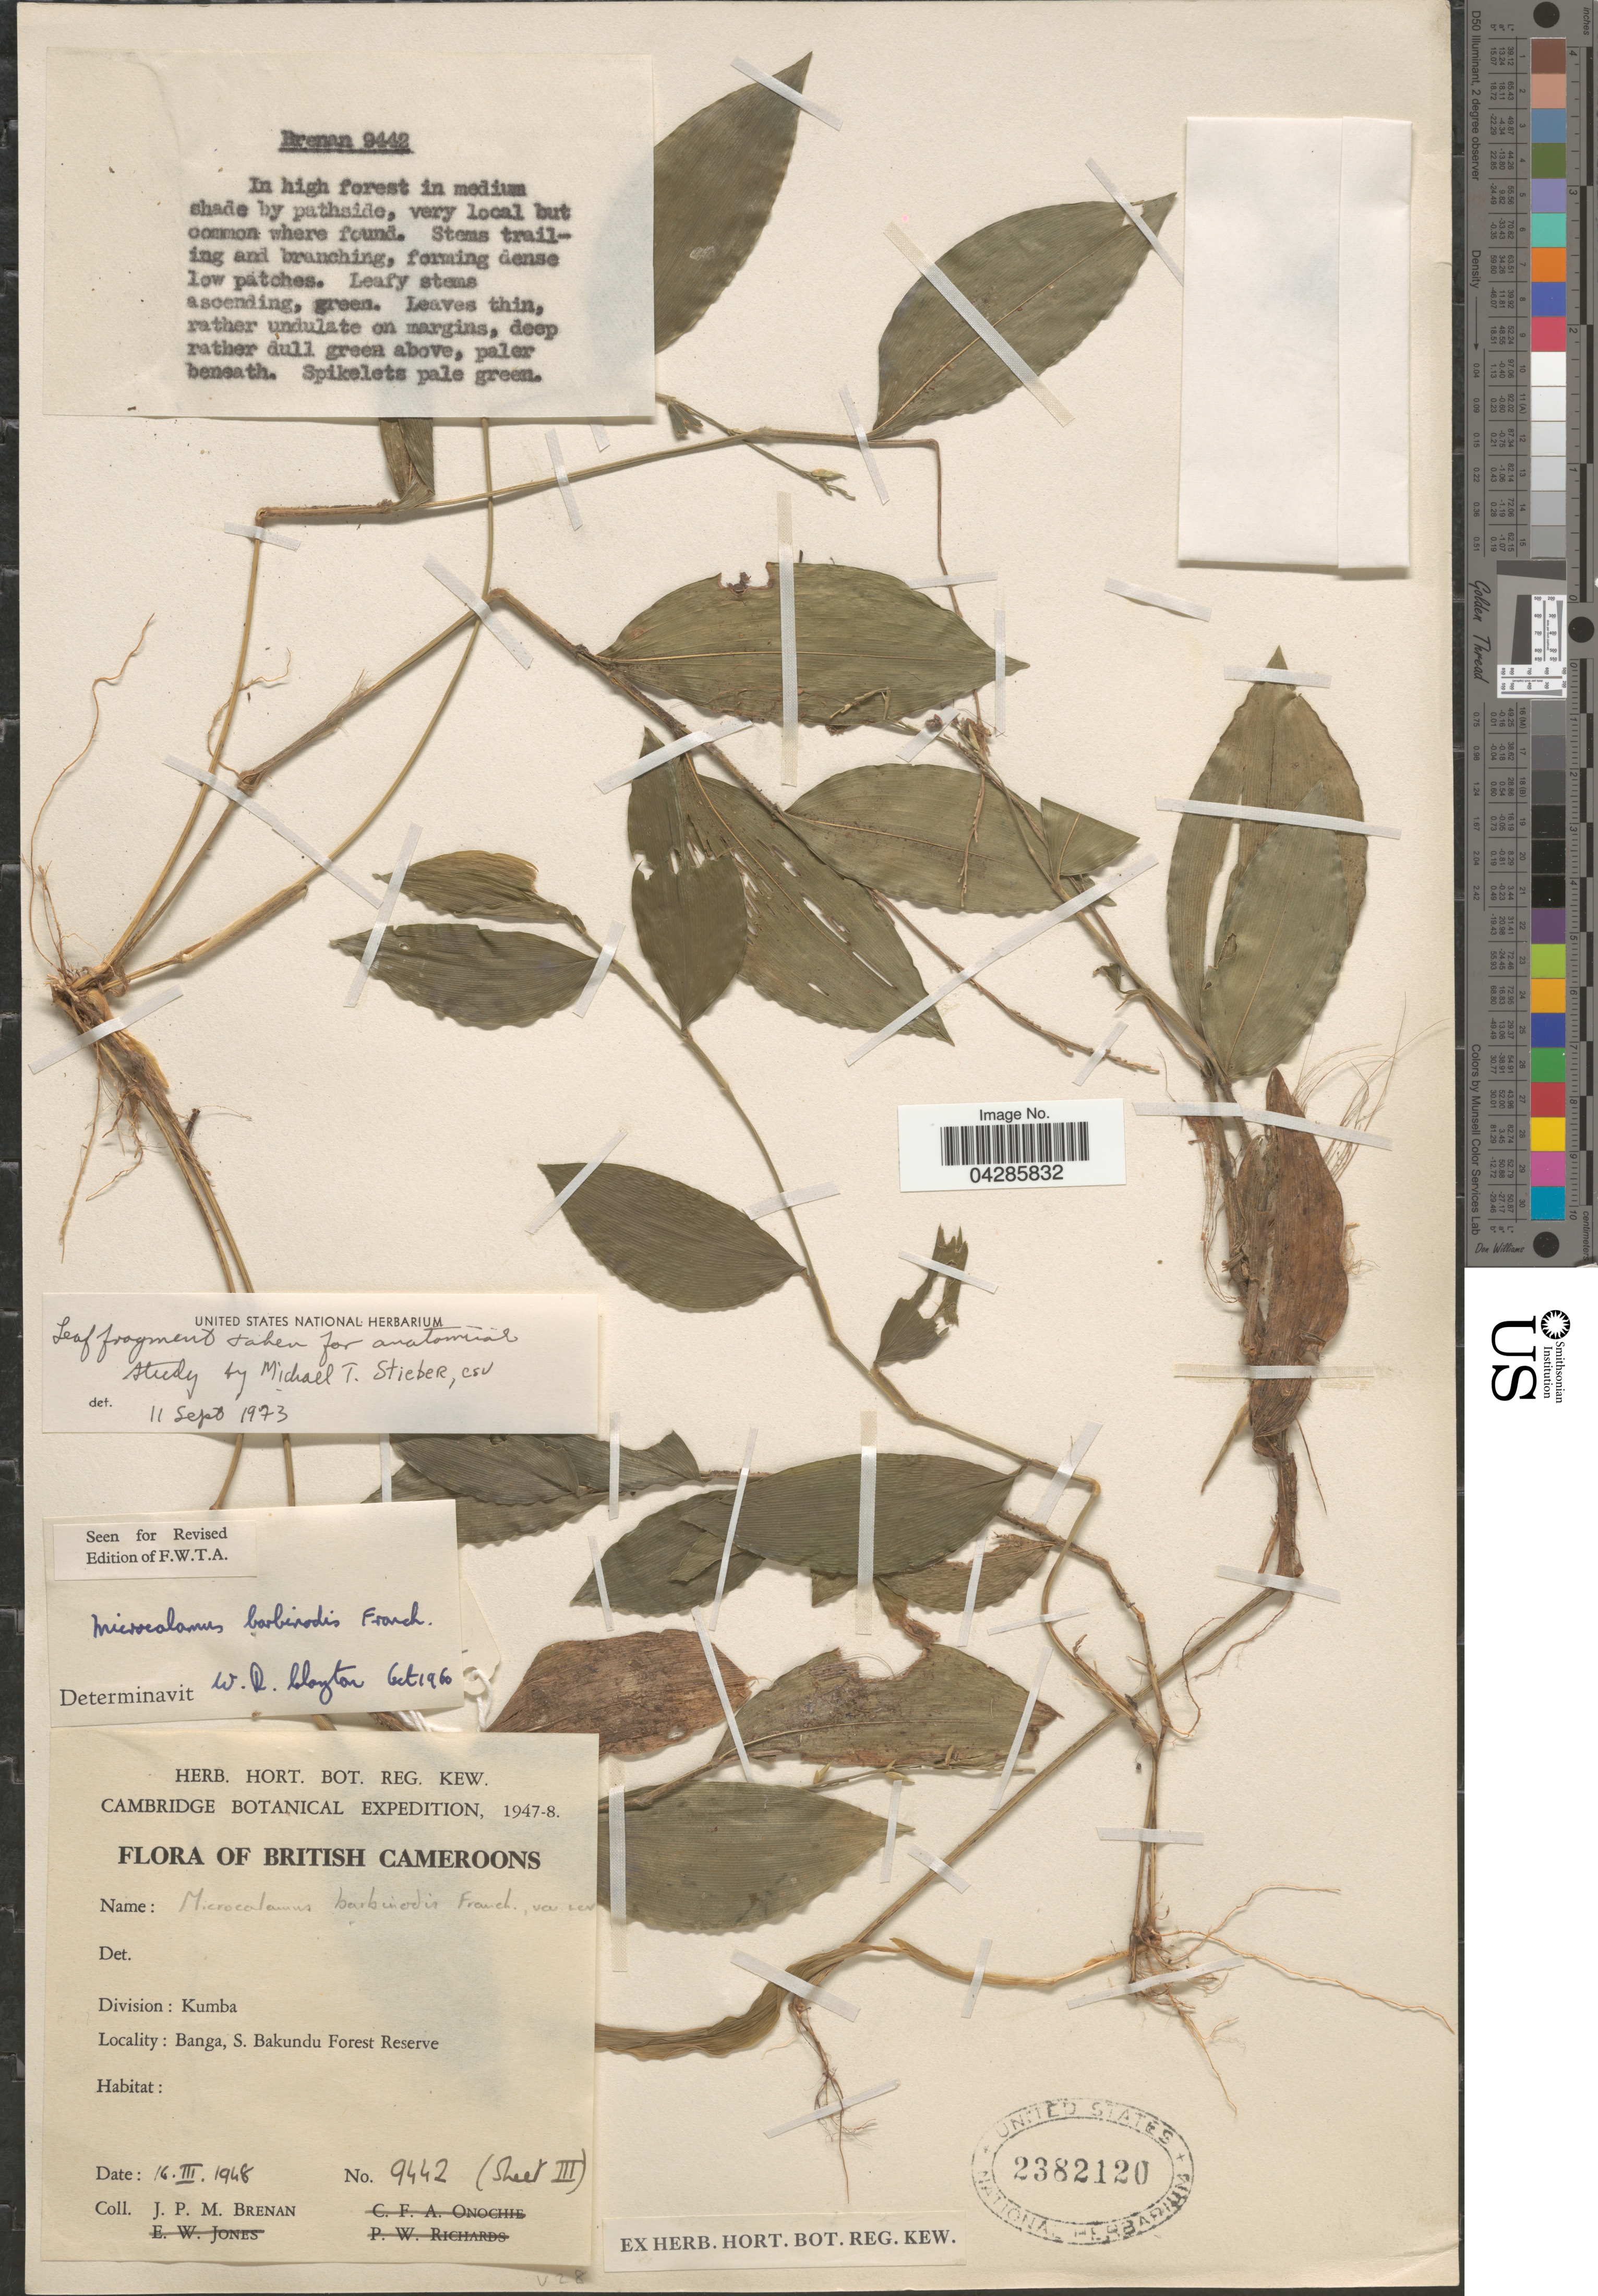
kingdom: Plantae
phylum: Tracheophyta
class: Liliopsida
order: Poales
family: Poaceae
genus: Microcalamus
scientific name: Microcalamus barbinodis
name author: Franch.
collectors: J. Brenan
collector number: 9442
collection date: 1948-03-16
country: Cameroon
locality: Cambridge BotanicalExpedition,1947-8. British Cameroons. Division: Kumba. Banga, S. Bakunda Forest Reserve.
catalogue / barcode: US 2382120